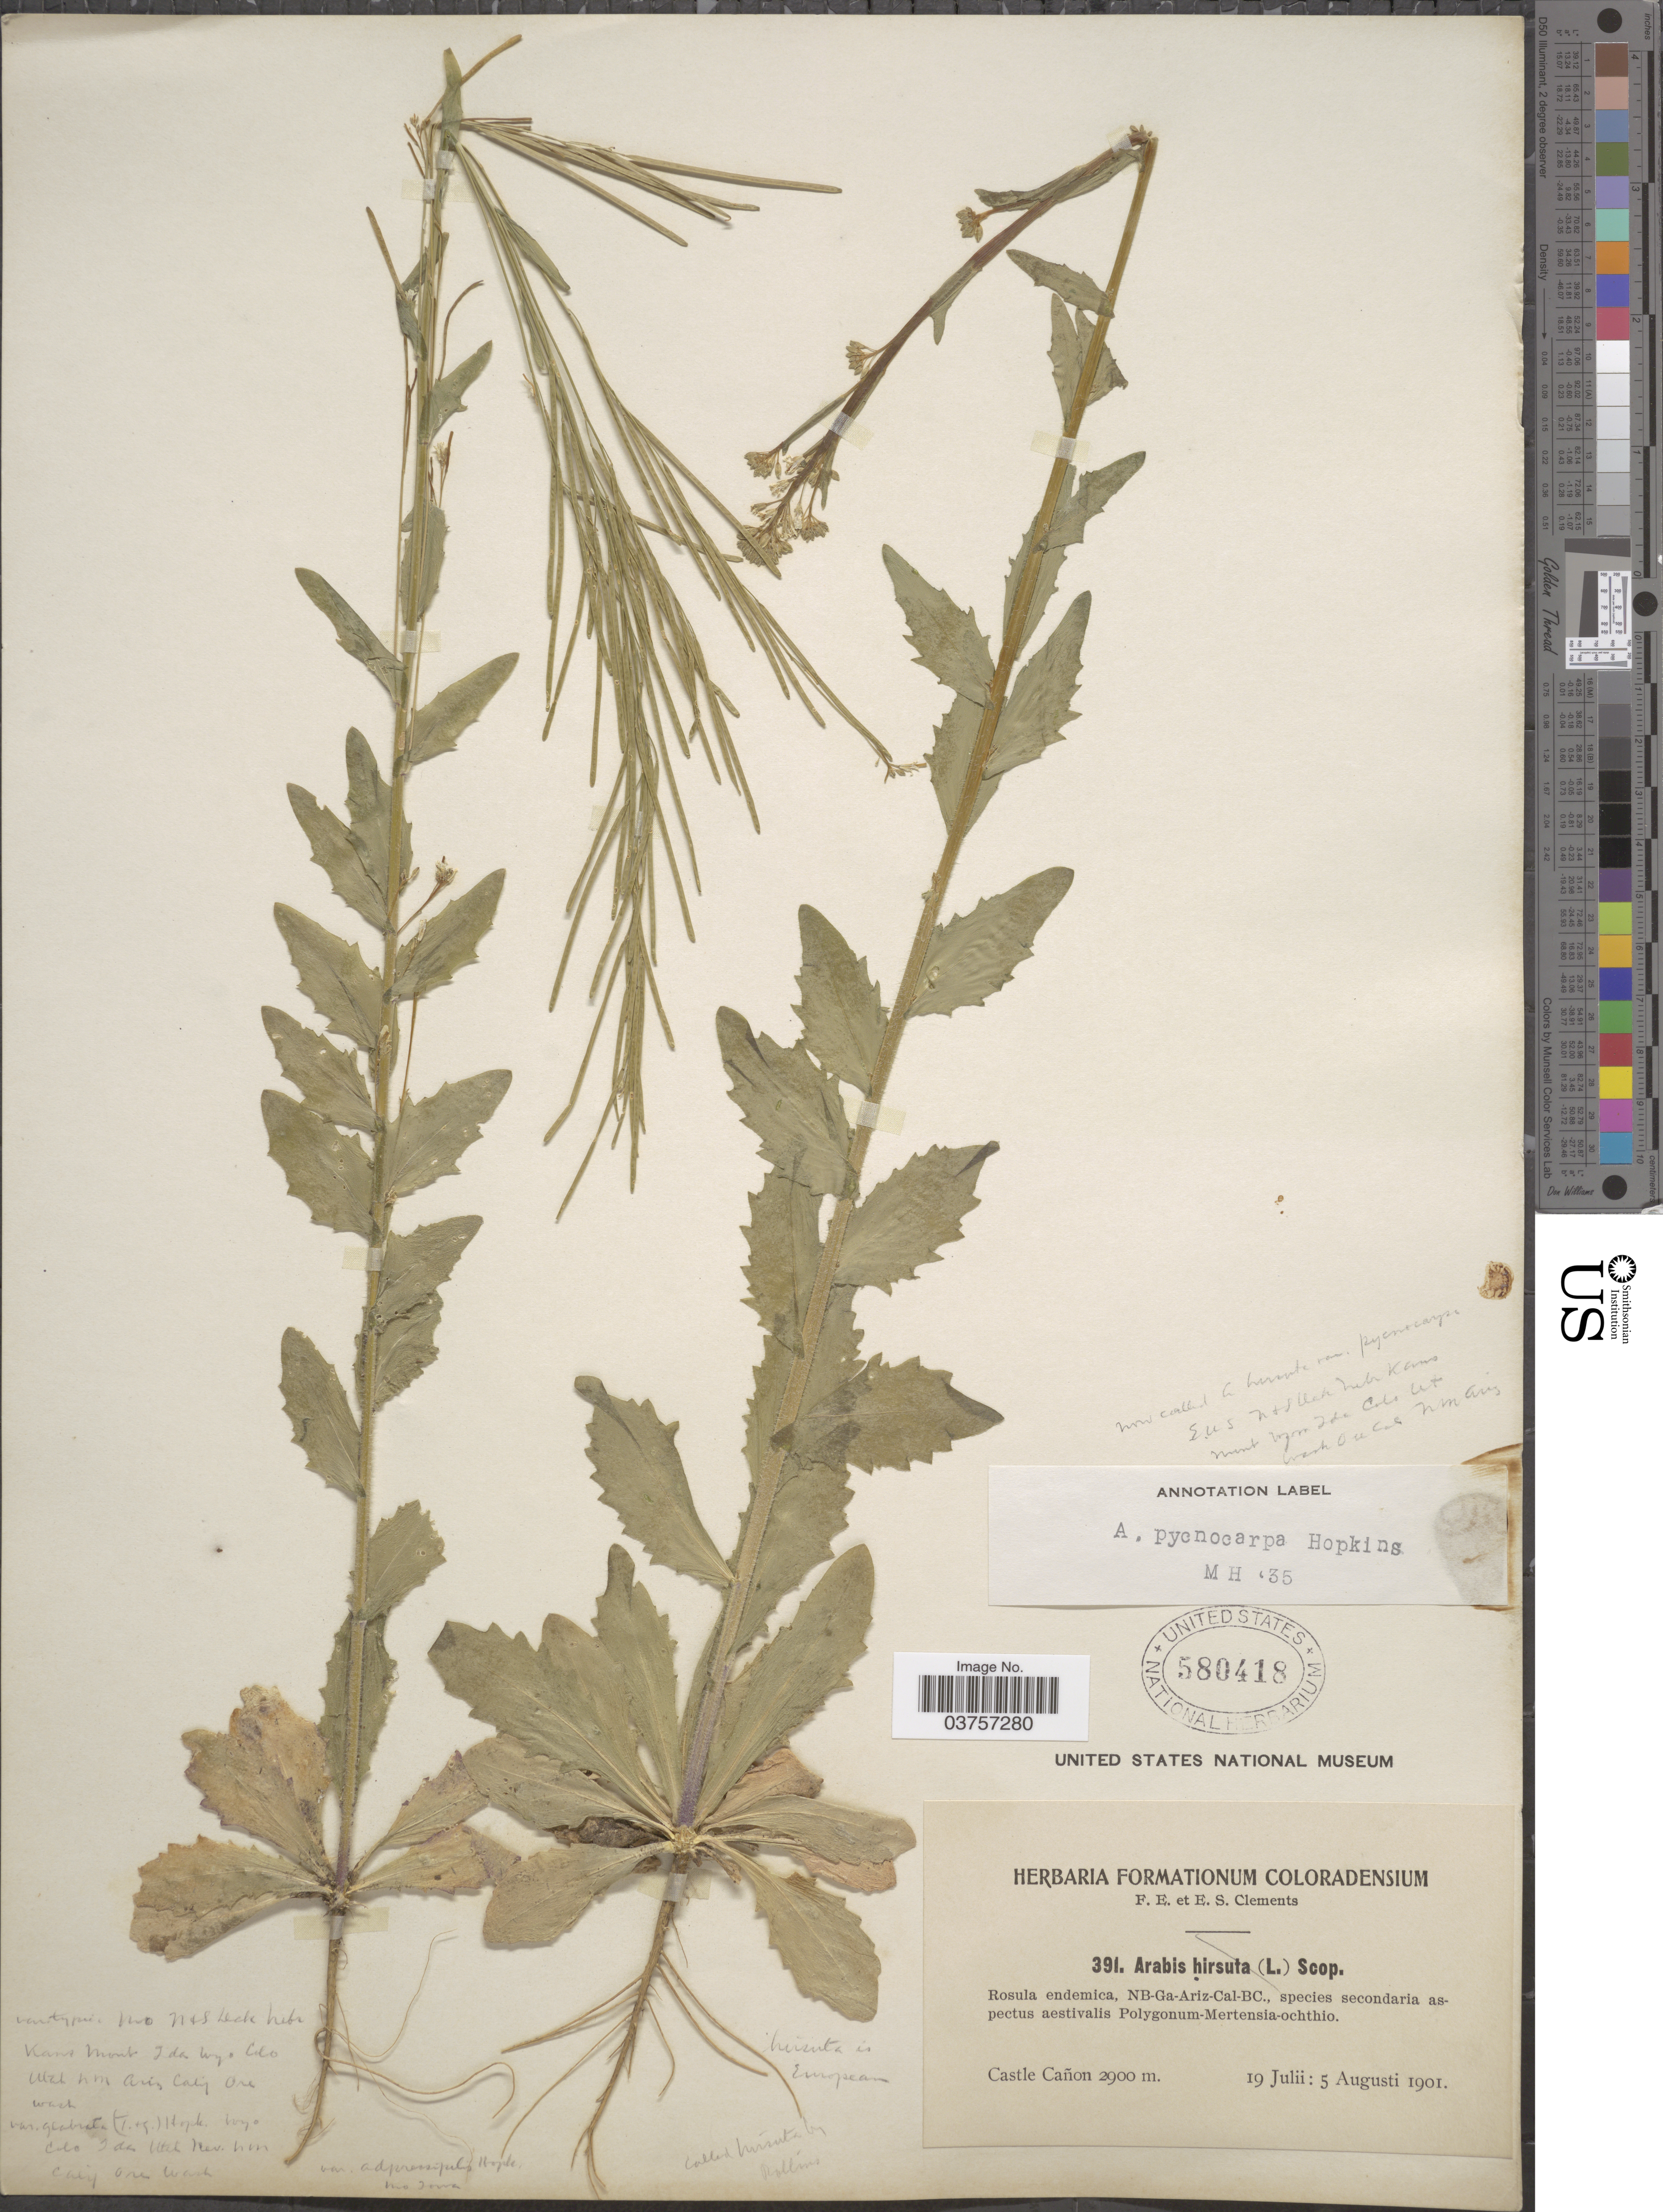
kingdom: Plantae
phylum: Tracheophyta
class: Magnoliopsida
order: Brassicales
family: Brassicaceae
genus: Arabis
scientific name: Arabis hirsuta var. pycnocarpa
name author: M. Hopkins & Rollins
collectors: F. E. Clements & E. S. Clements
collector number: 391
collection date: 1901-07-19/1901-08-05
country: United States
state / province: Colorado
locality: Castle Cañon.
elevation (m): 2900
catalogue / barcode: US 580418